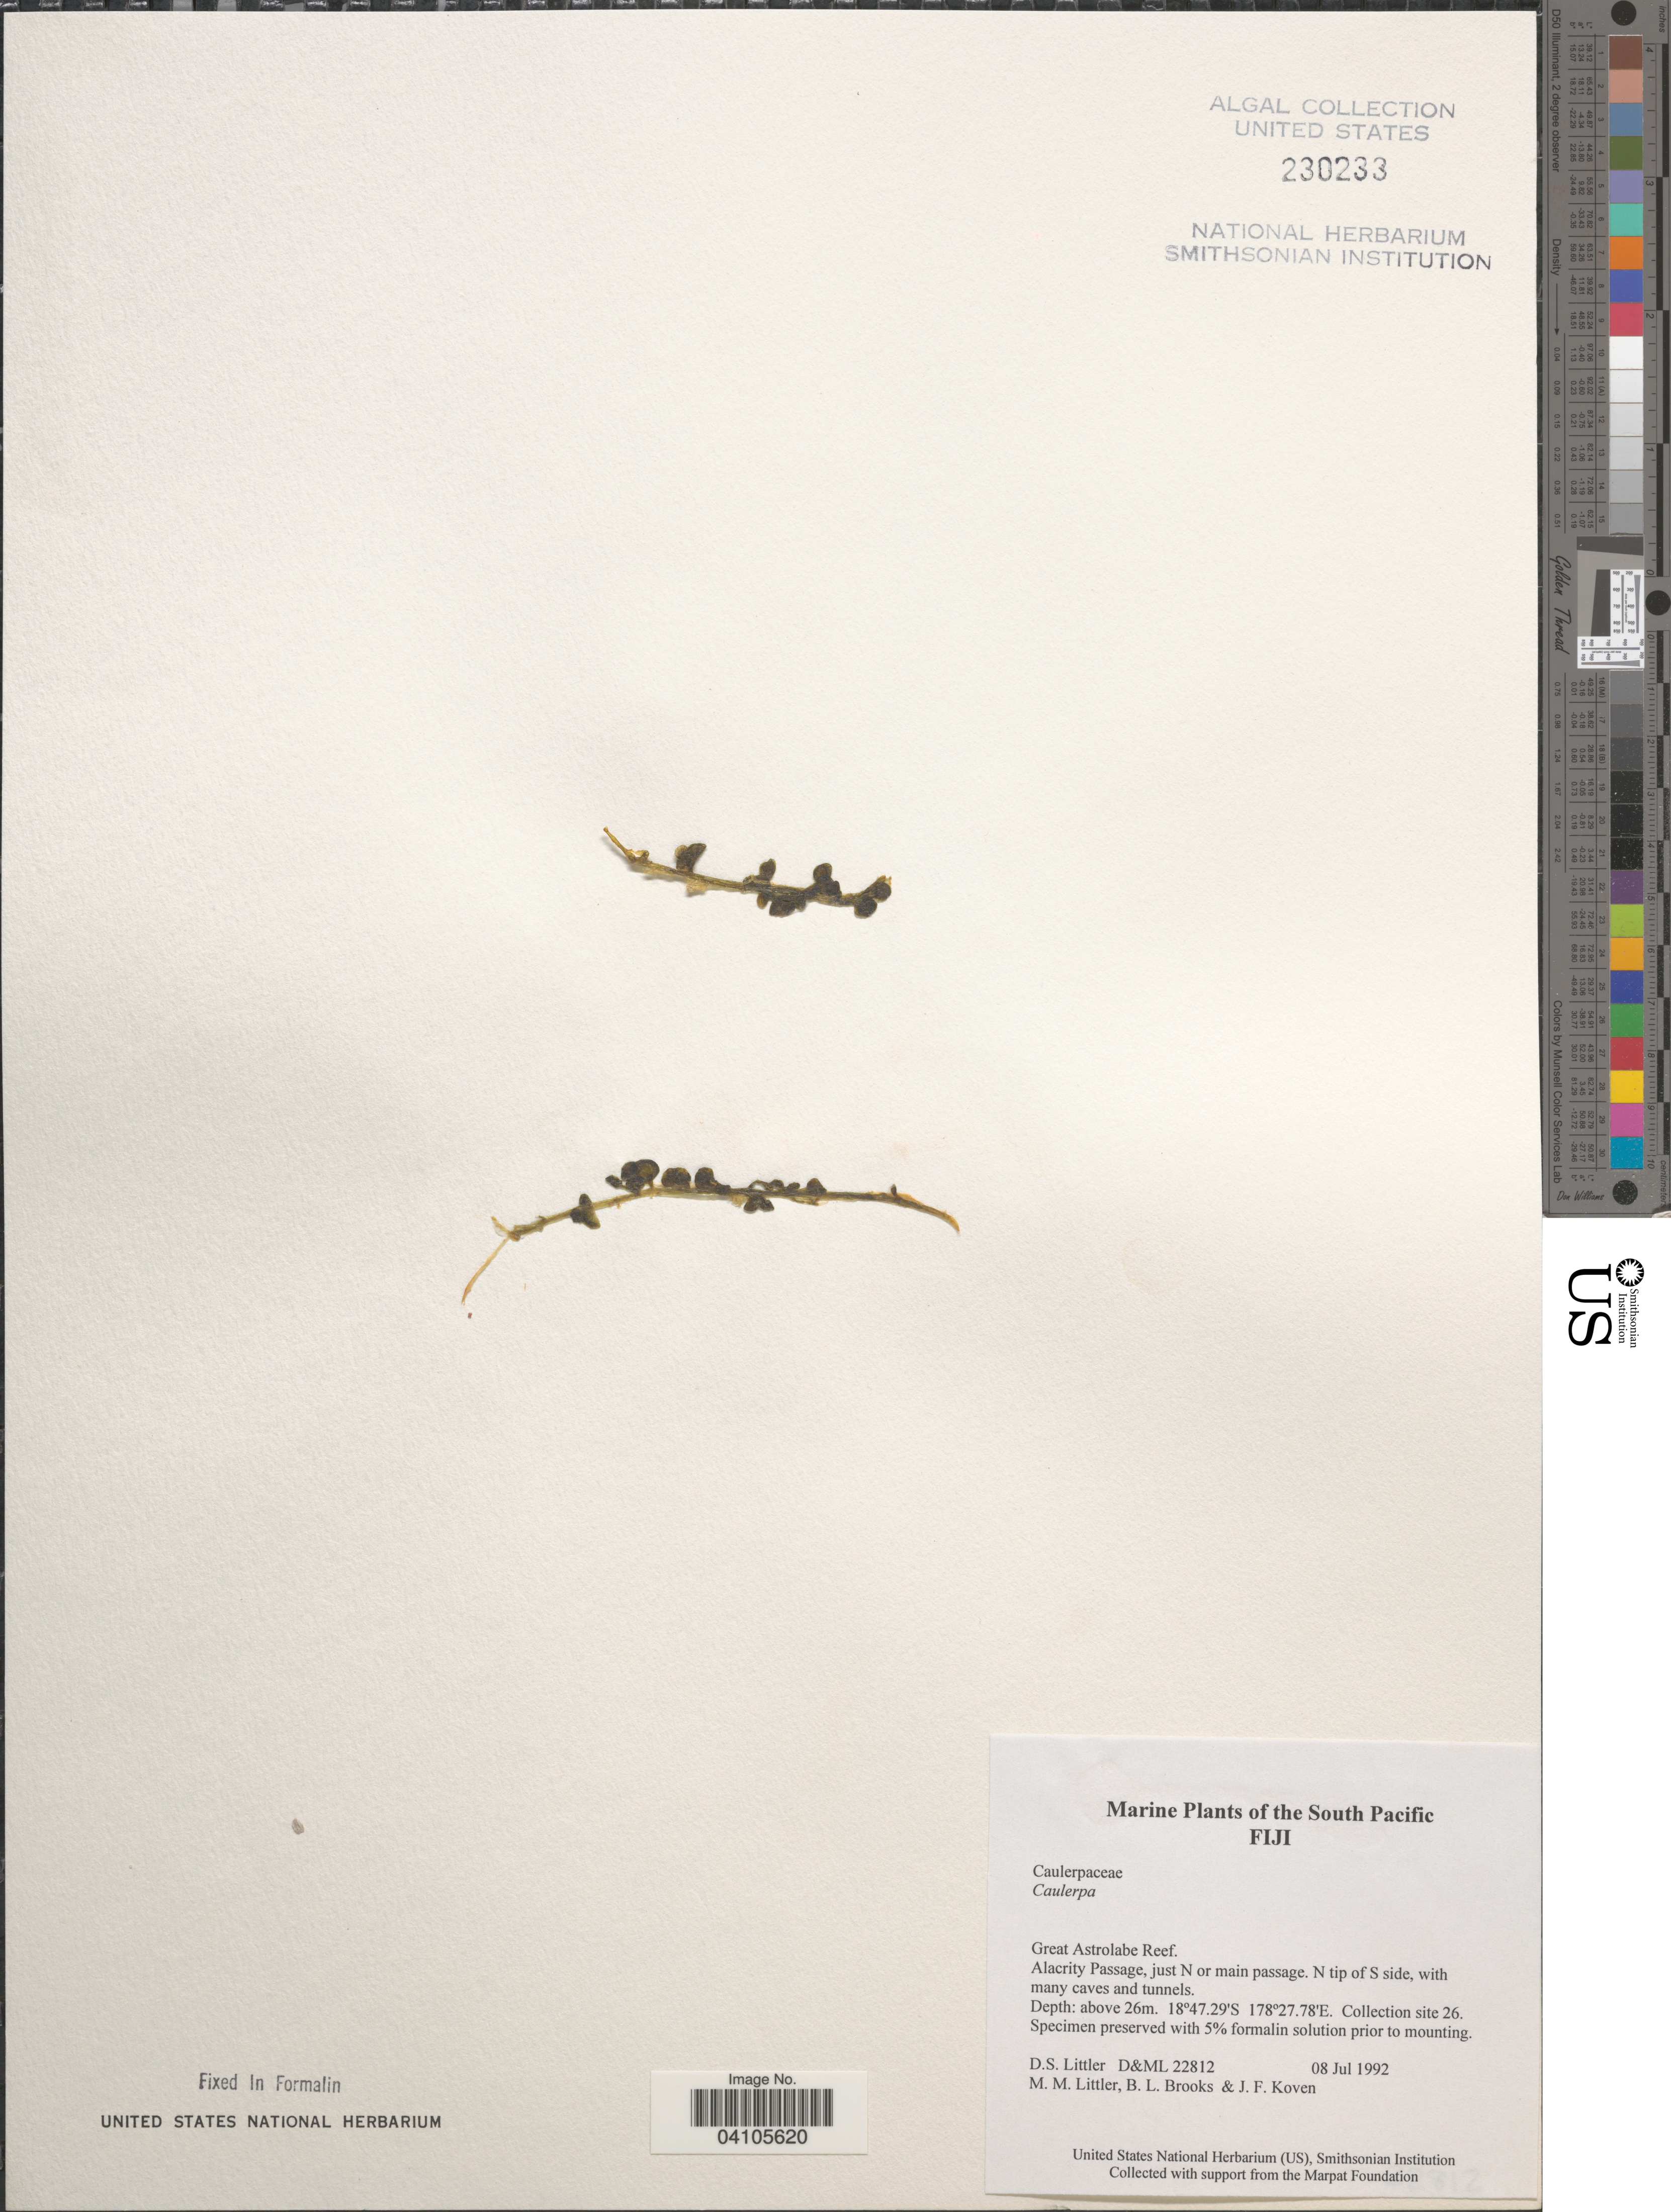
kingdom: Plantae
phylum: Chlorophyta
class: Ulvophyceae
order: Bryopsidales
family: Caulerpaceae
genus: Caulerpa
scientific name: Caulerpa sp.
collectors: D. S. Littler, B. Brooks & J. Koven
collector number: D&ML 22812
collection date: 1992-07-08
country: Fiji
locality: The South Pacific. Great Astrolabe Reef. Alacrity Passage, just N or main passage. N tip of S side, with many caves and tunnels. Site 26.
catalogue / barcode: US 230233